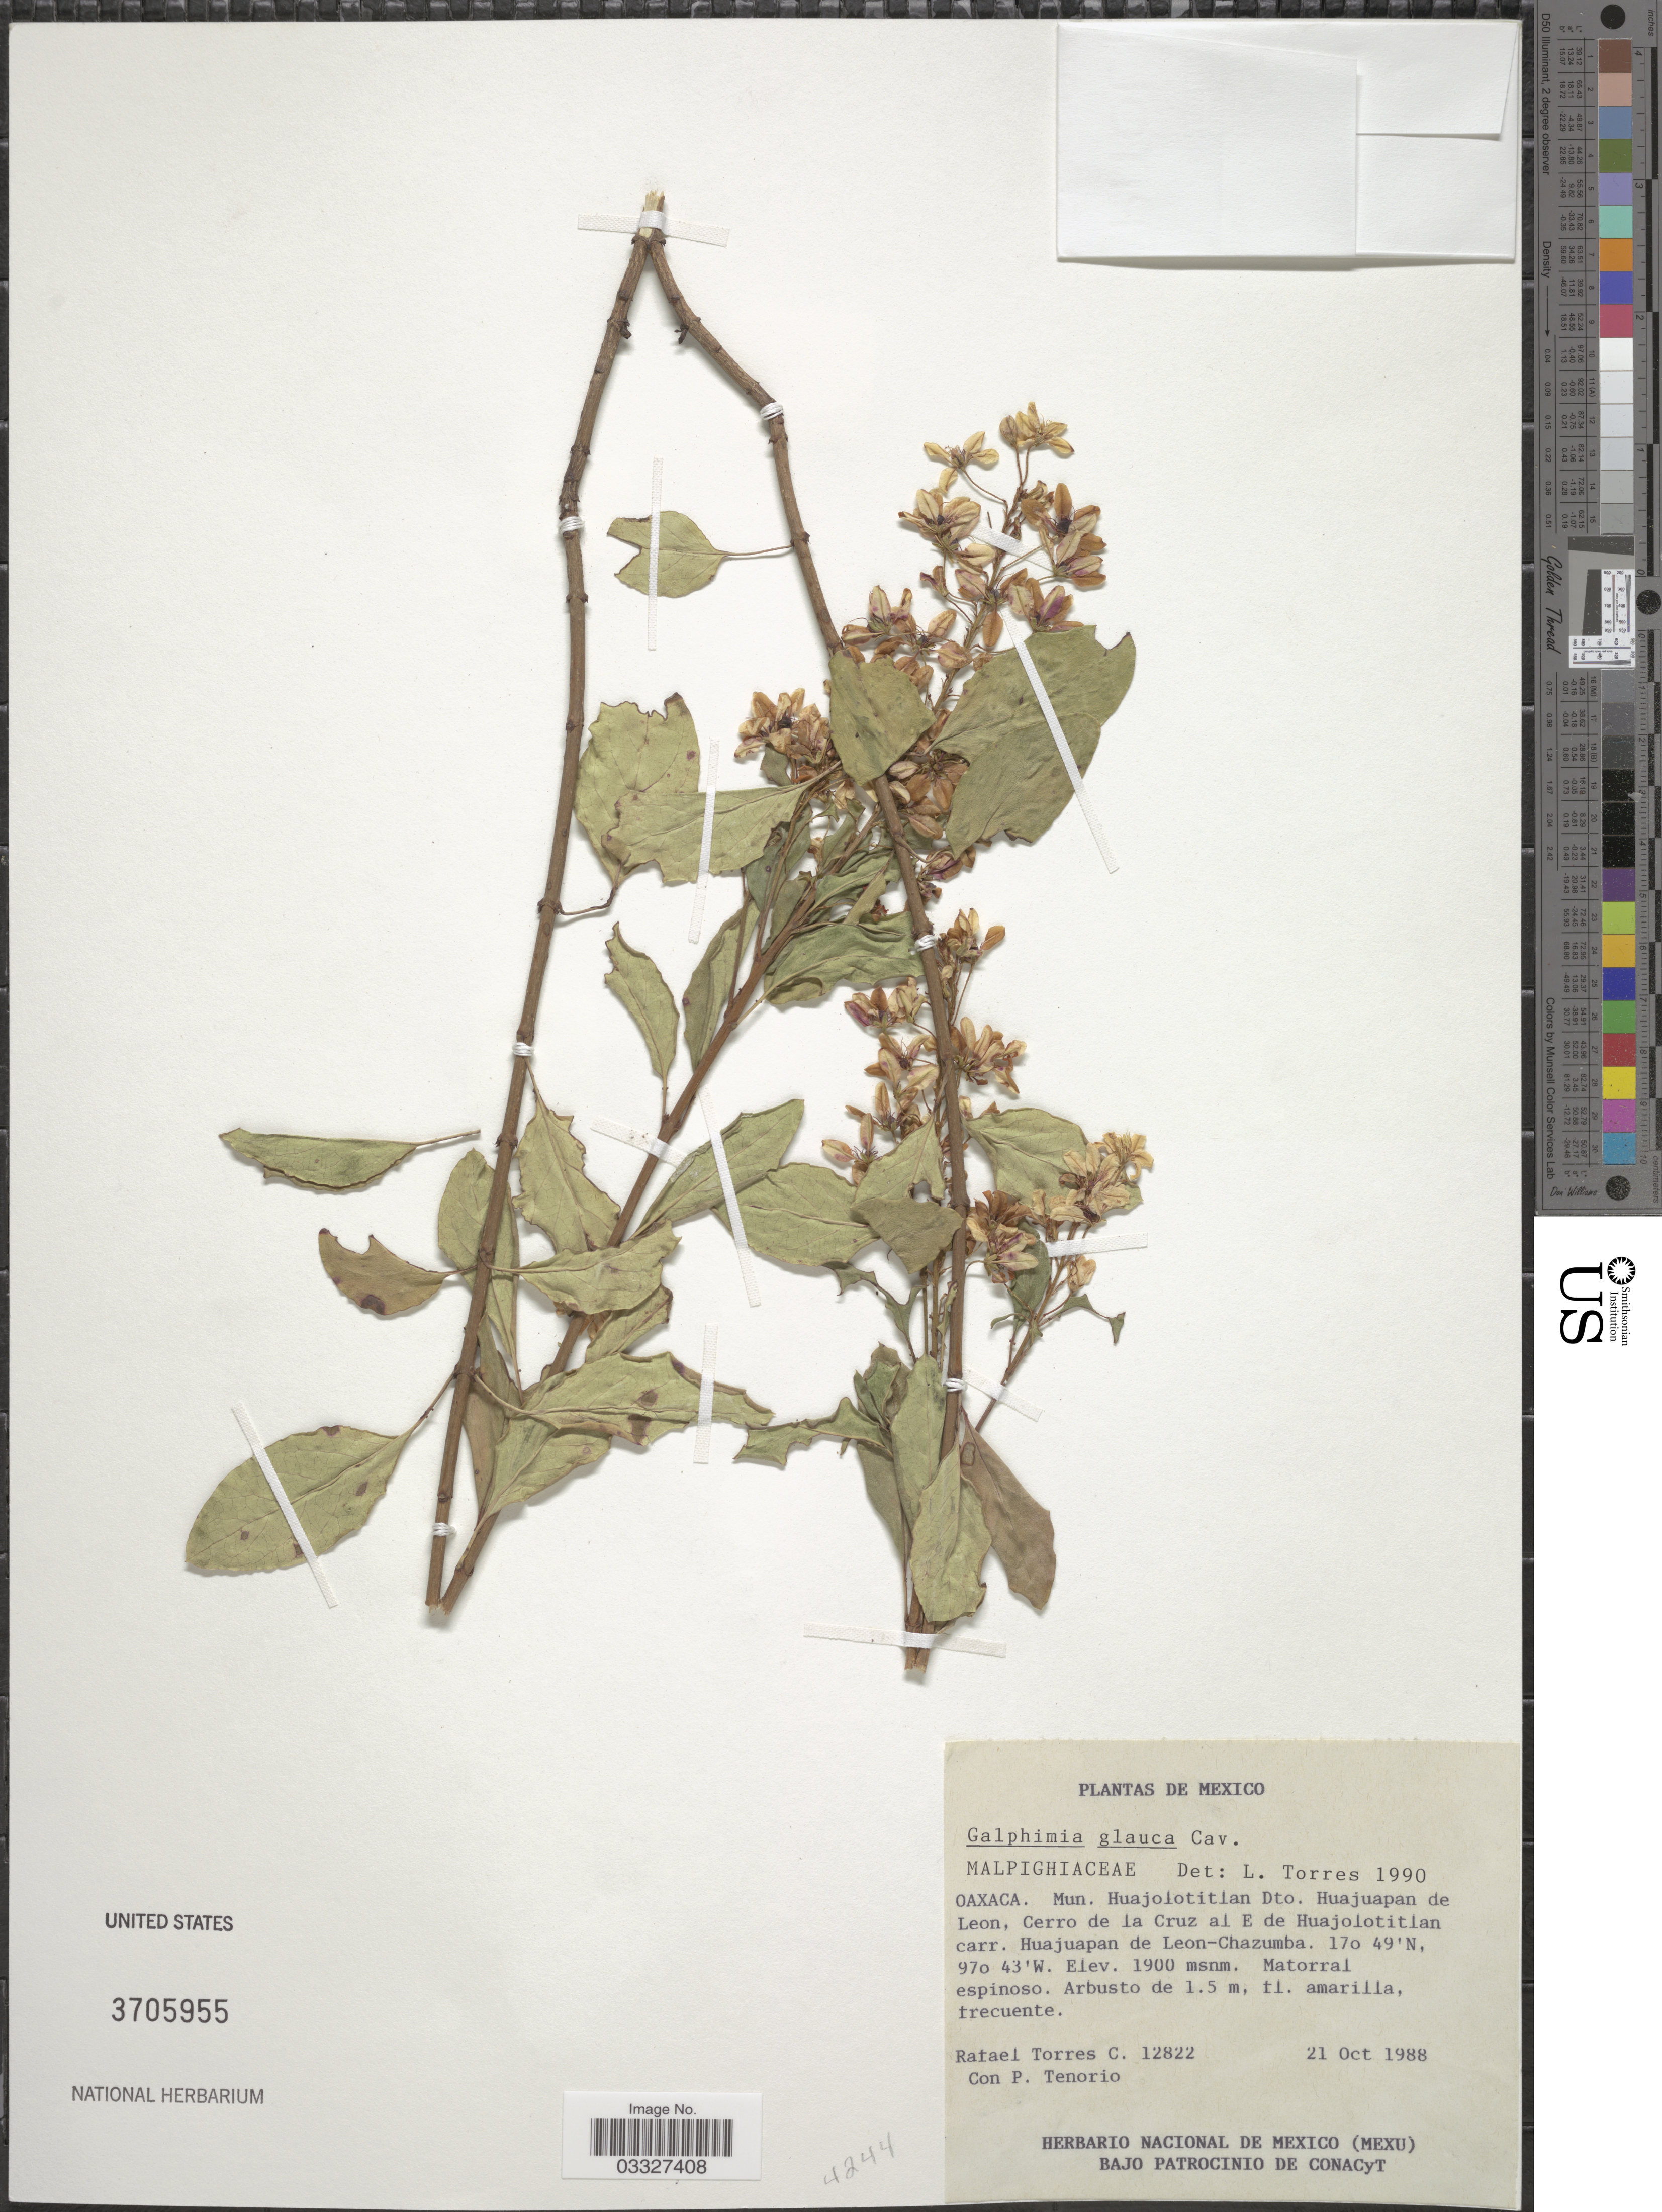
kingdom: Plantae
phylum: Tracheophyta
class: Magnoliopsida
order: Malpighiales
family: Malpighiaceae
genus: Galphimia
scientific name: Galphimia glauca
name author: Cav.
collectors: R. Torres C. & Tenorio, P.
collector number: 12822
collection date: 1988-10-21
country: Mexico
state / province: Oaxaca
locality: Mun. Huajolotitlan. Dto. Huajuapan de Leon, Cerro de la Cruz al E de Huajolotitlan carr. Huajuapan de Leon-Chazumba.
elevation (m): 1900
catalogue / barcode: US 3705955